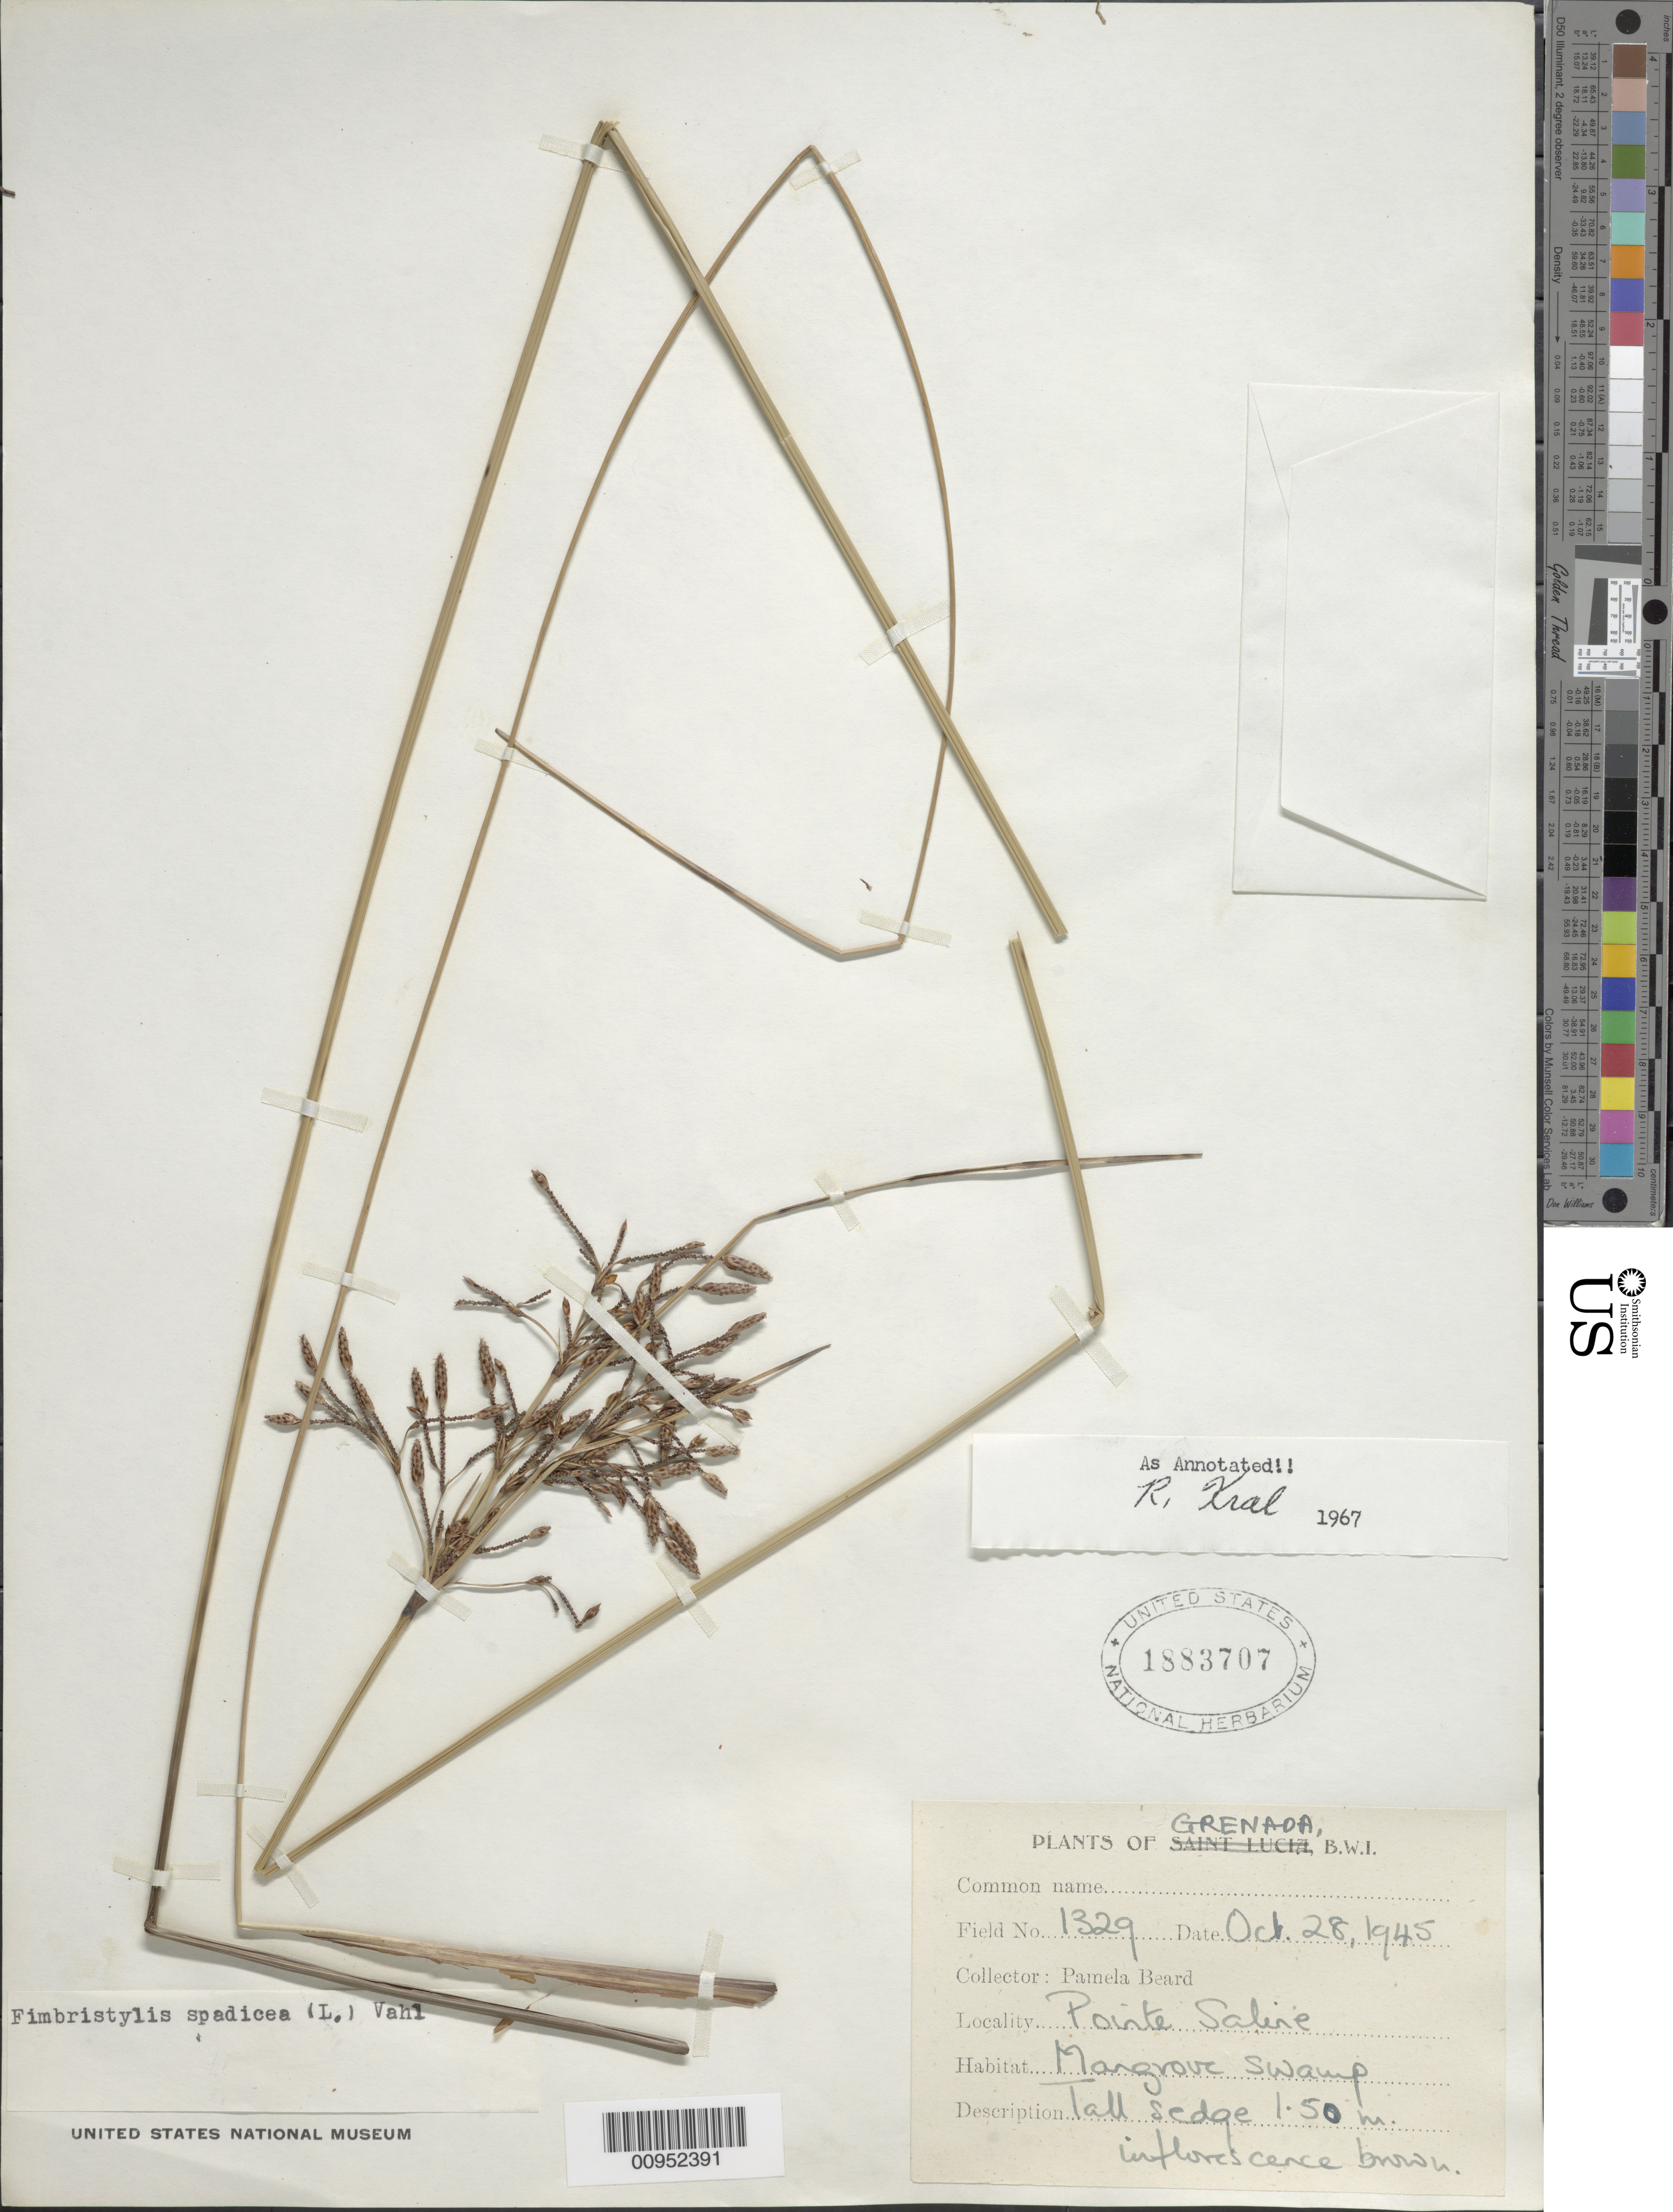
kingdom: Plantae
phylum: Tracheophyta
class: Liliopsida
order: Poales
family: Cyperaceae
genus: Fimbristylis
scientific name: Fimbristylis spadicea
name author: (L.) Vahl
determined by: Kral, Robert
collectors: P. Beard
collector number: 1329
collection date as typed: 28 Oct 1945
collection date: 1945-10-28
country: Grenada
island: Grenada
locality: Pointe Saline, mangrove swamp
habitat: Mangrove swamp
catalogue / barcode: US 1883707